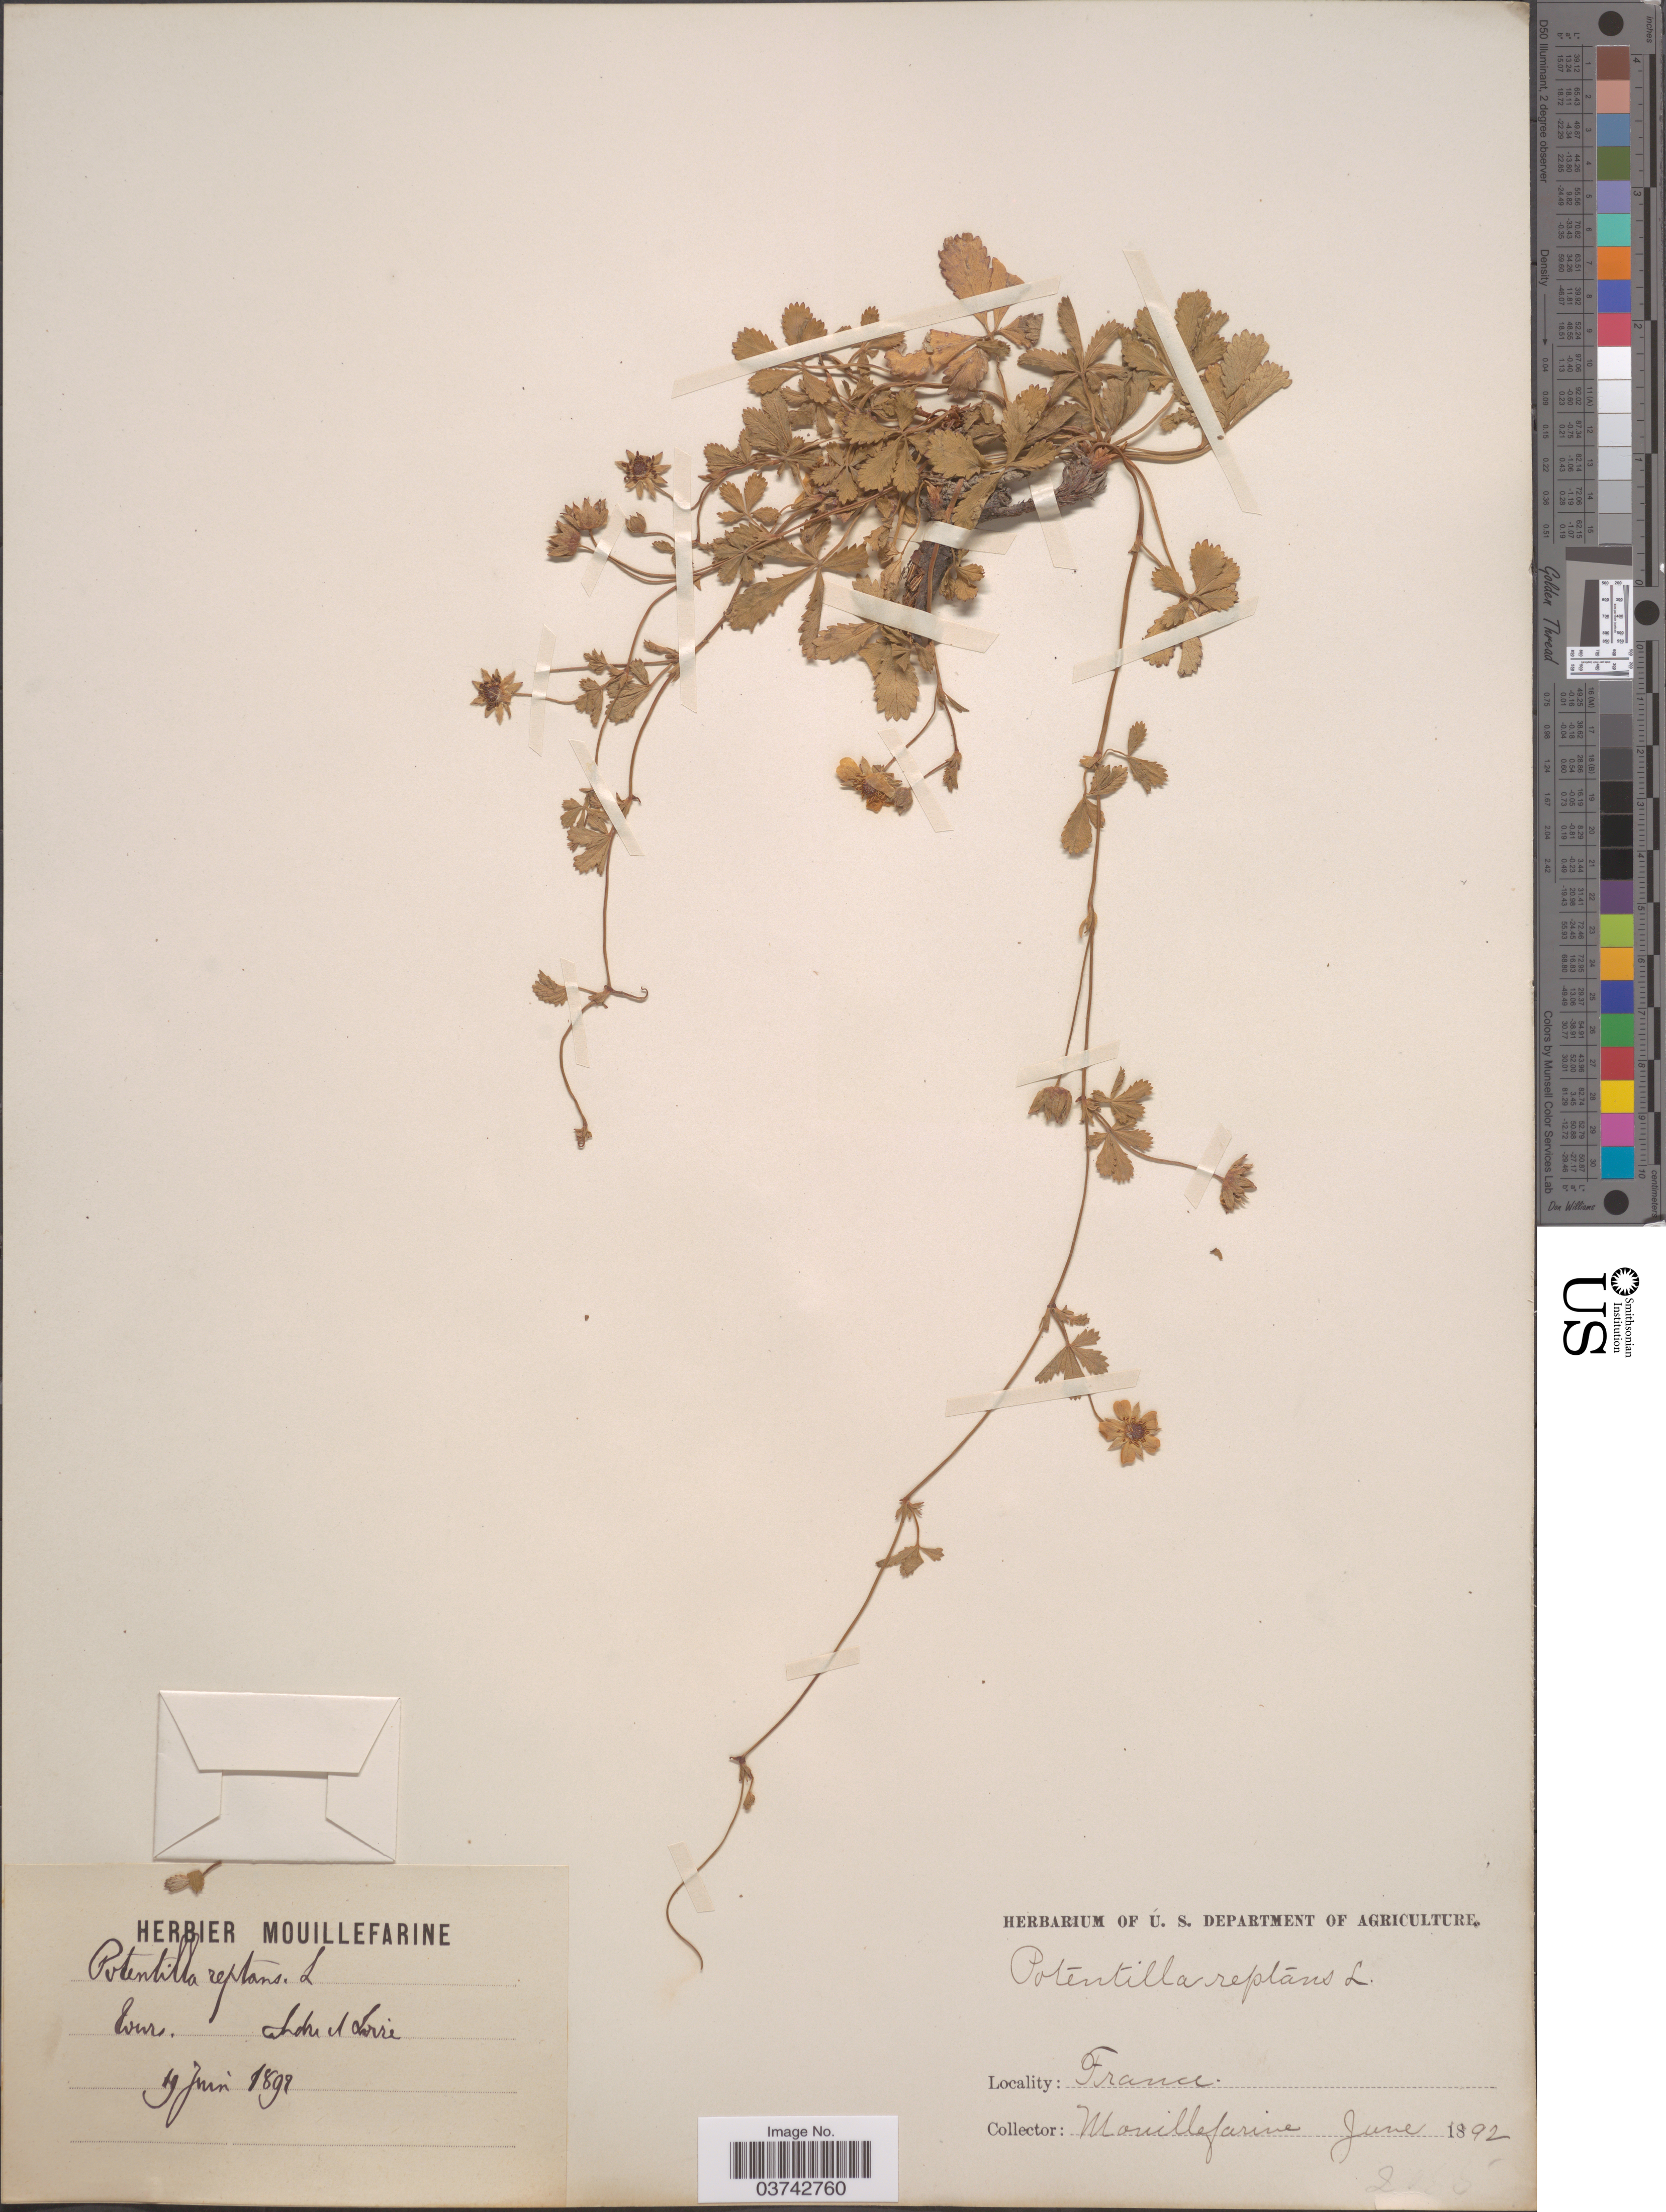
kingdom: Plantae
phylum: Tracheophyta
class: Magnoliopsida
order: Rosales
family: Rosaceae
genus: Potentilla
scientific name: Potentilla reptans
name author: L.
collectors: A. Mouillefarine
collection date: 1892-06-04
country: France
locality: Toure, Indre et Loire.